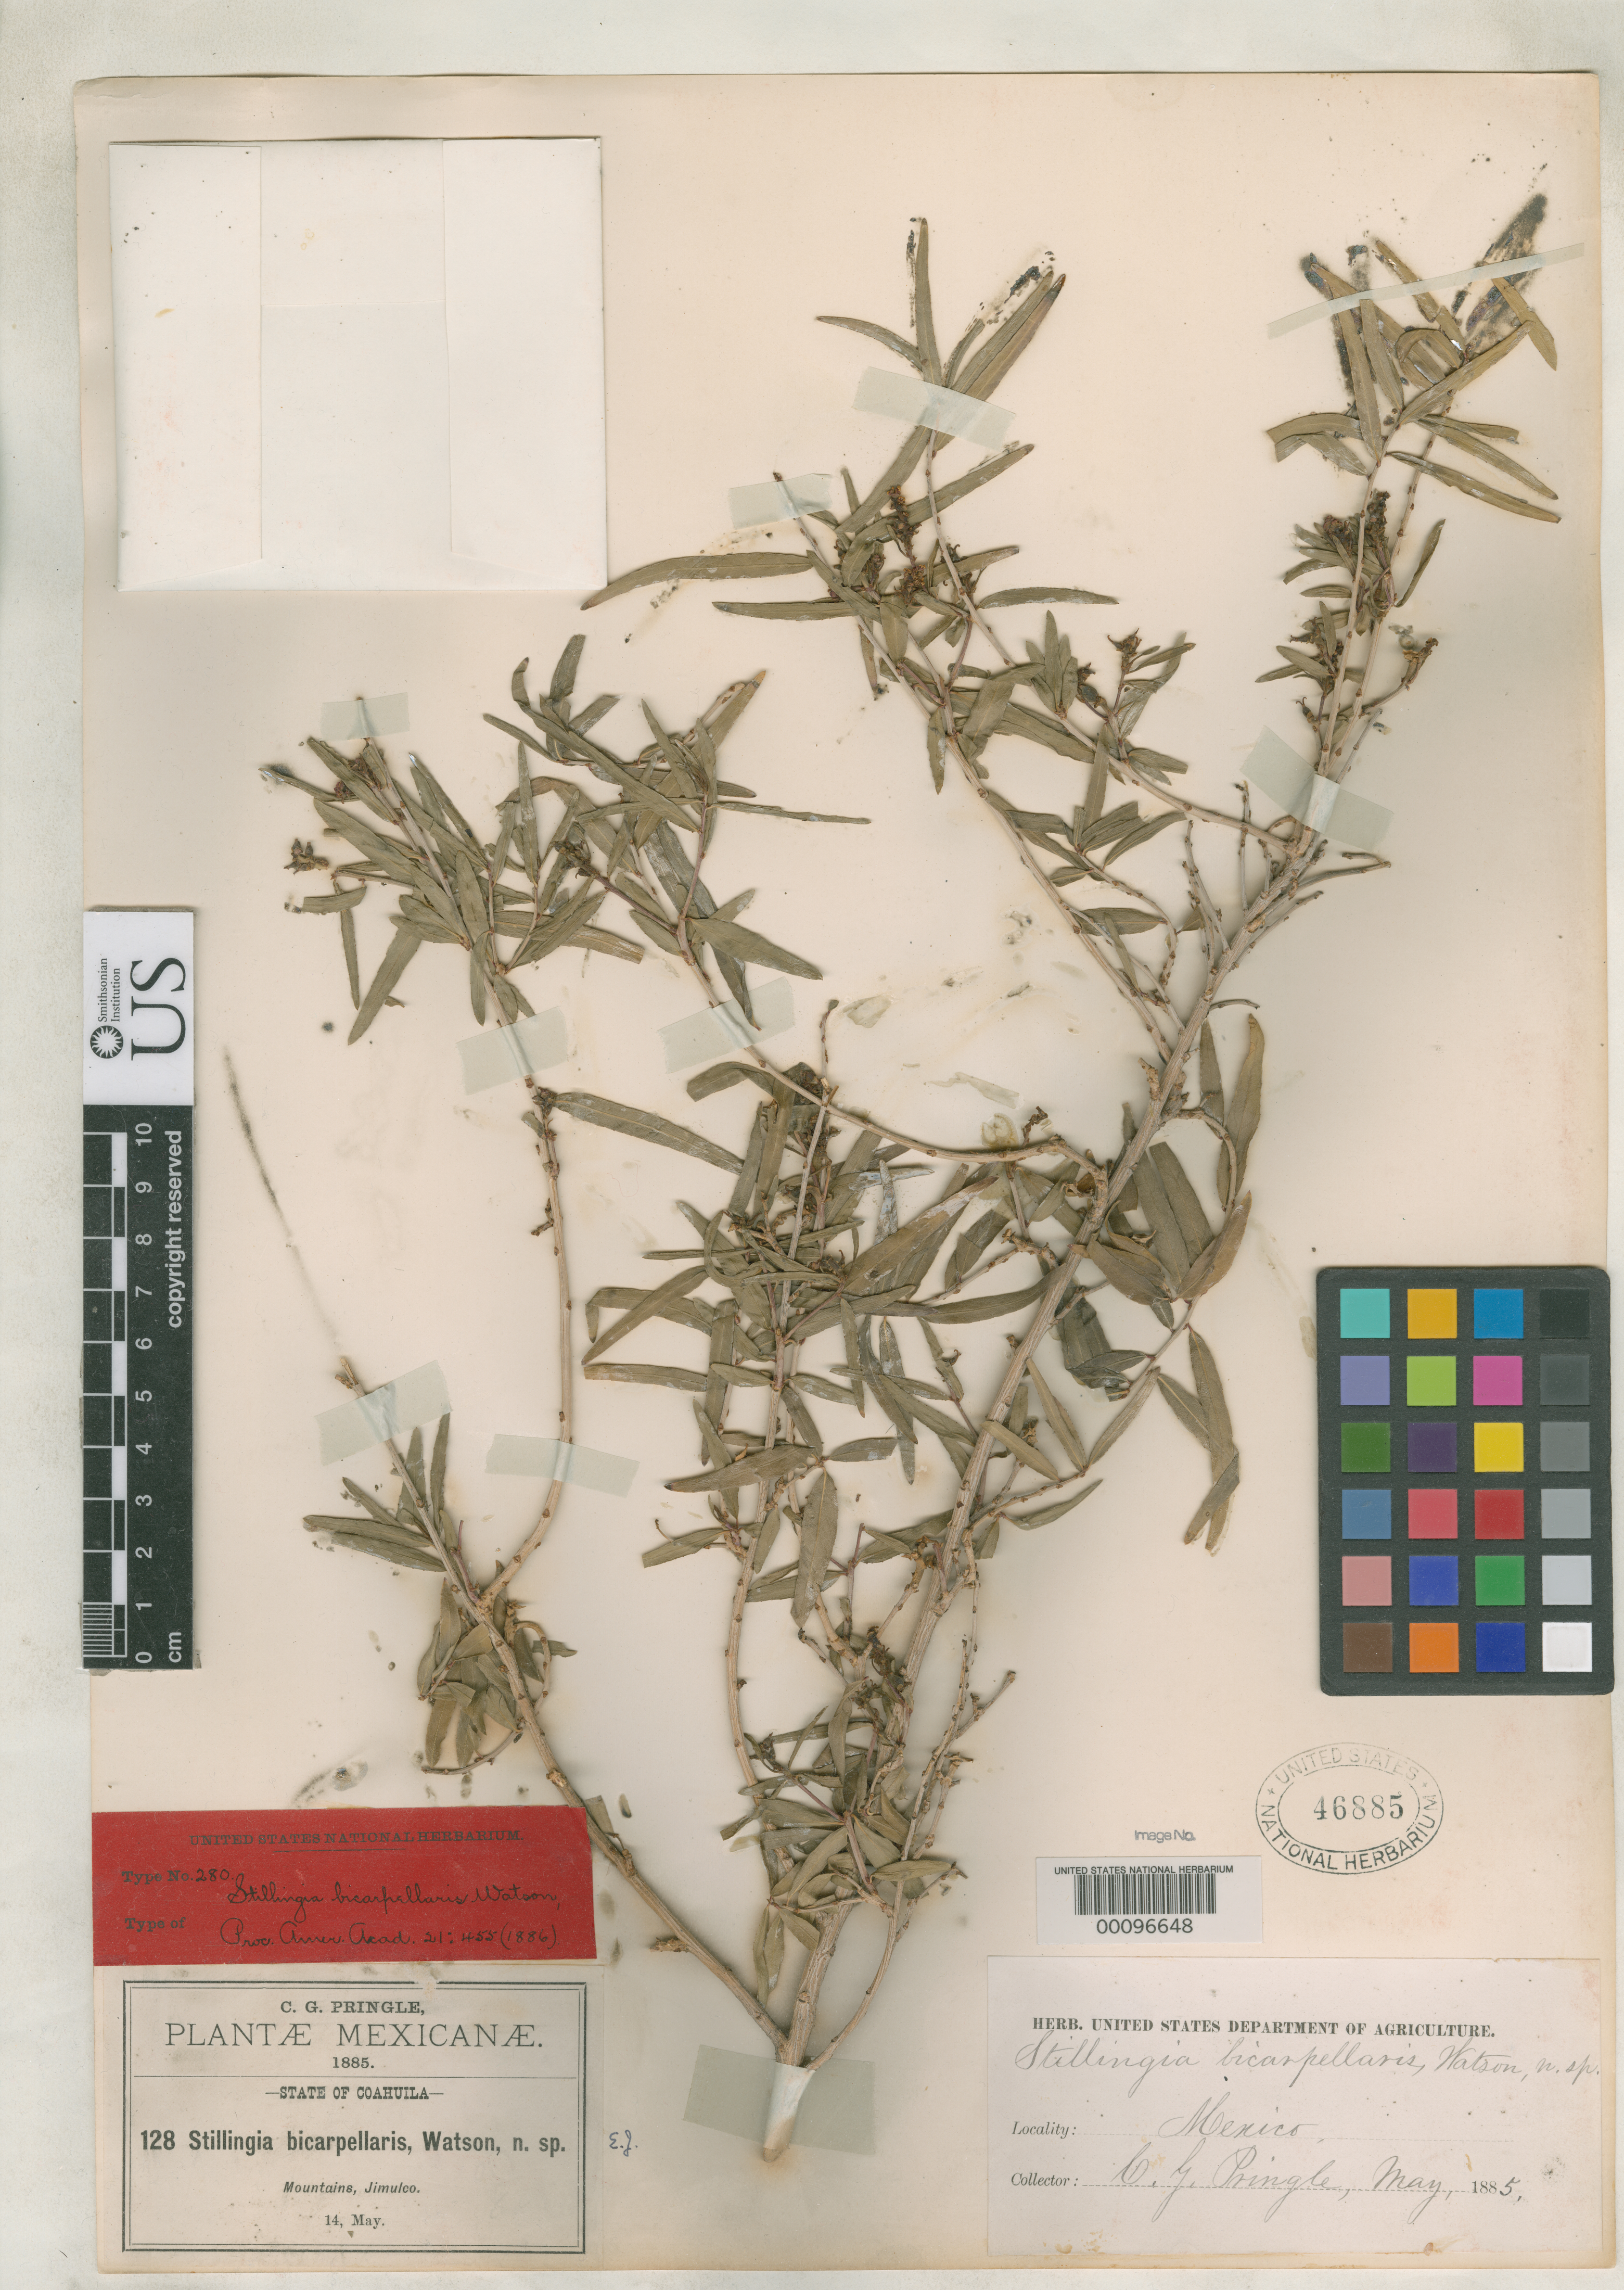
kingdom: Plantae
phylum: Tracheophyta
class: Magnoliopsida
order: Malpighiales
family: Euphorbiaceae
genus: Stillingia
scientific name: Stillingia bicarpellaris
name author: S. Watson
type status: Type Collection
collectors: C. G. Pringle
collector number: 128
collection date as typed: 14 May 1885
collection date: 1885-05-14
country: Mexico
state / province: Coahuila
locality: Jimulco Mountains.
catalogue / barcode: US 46885